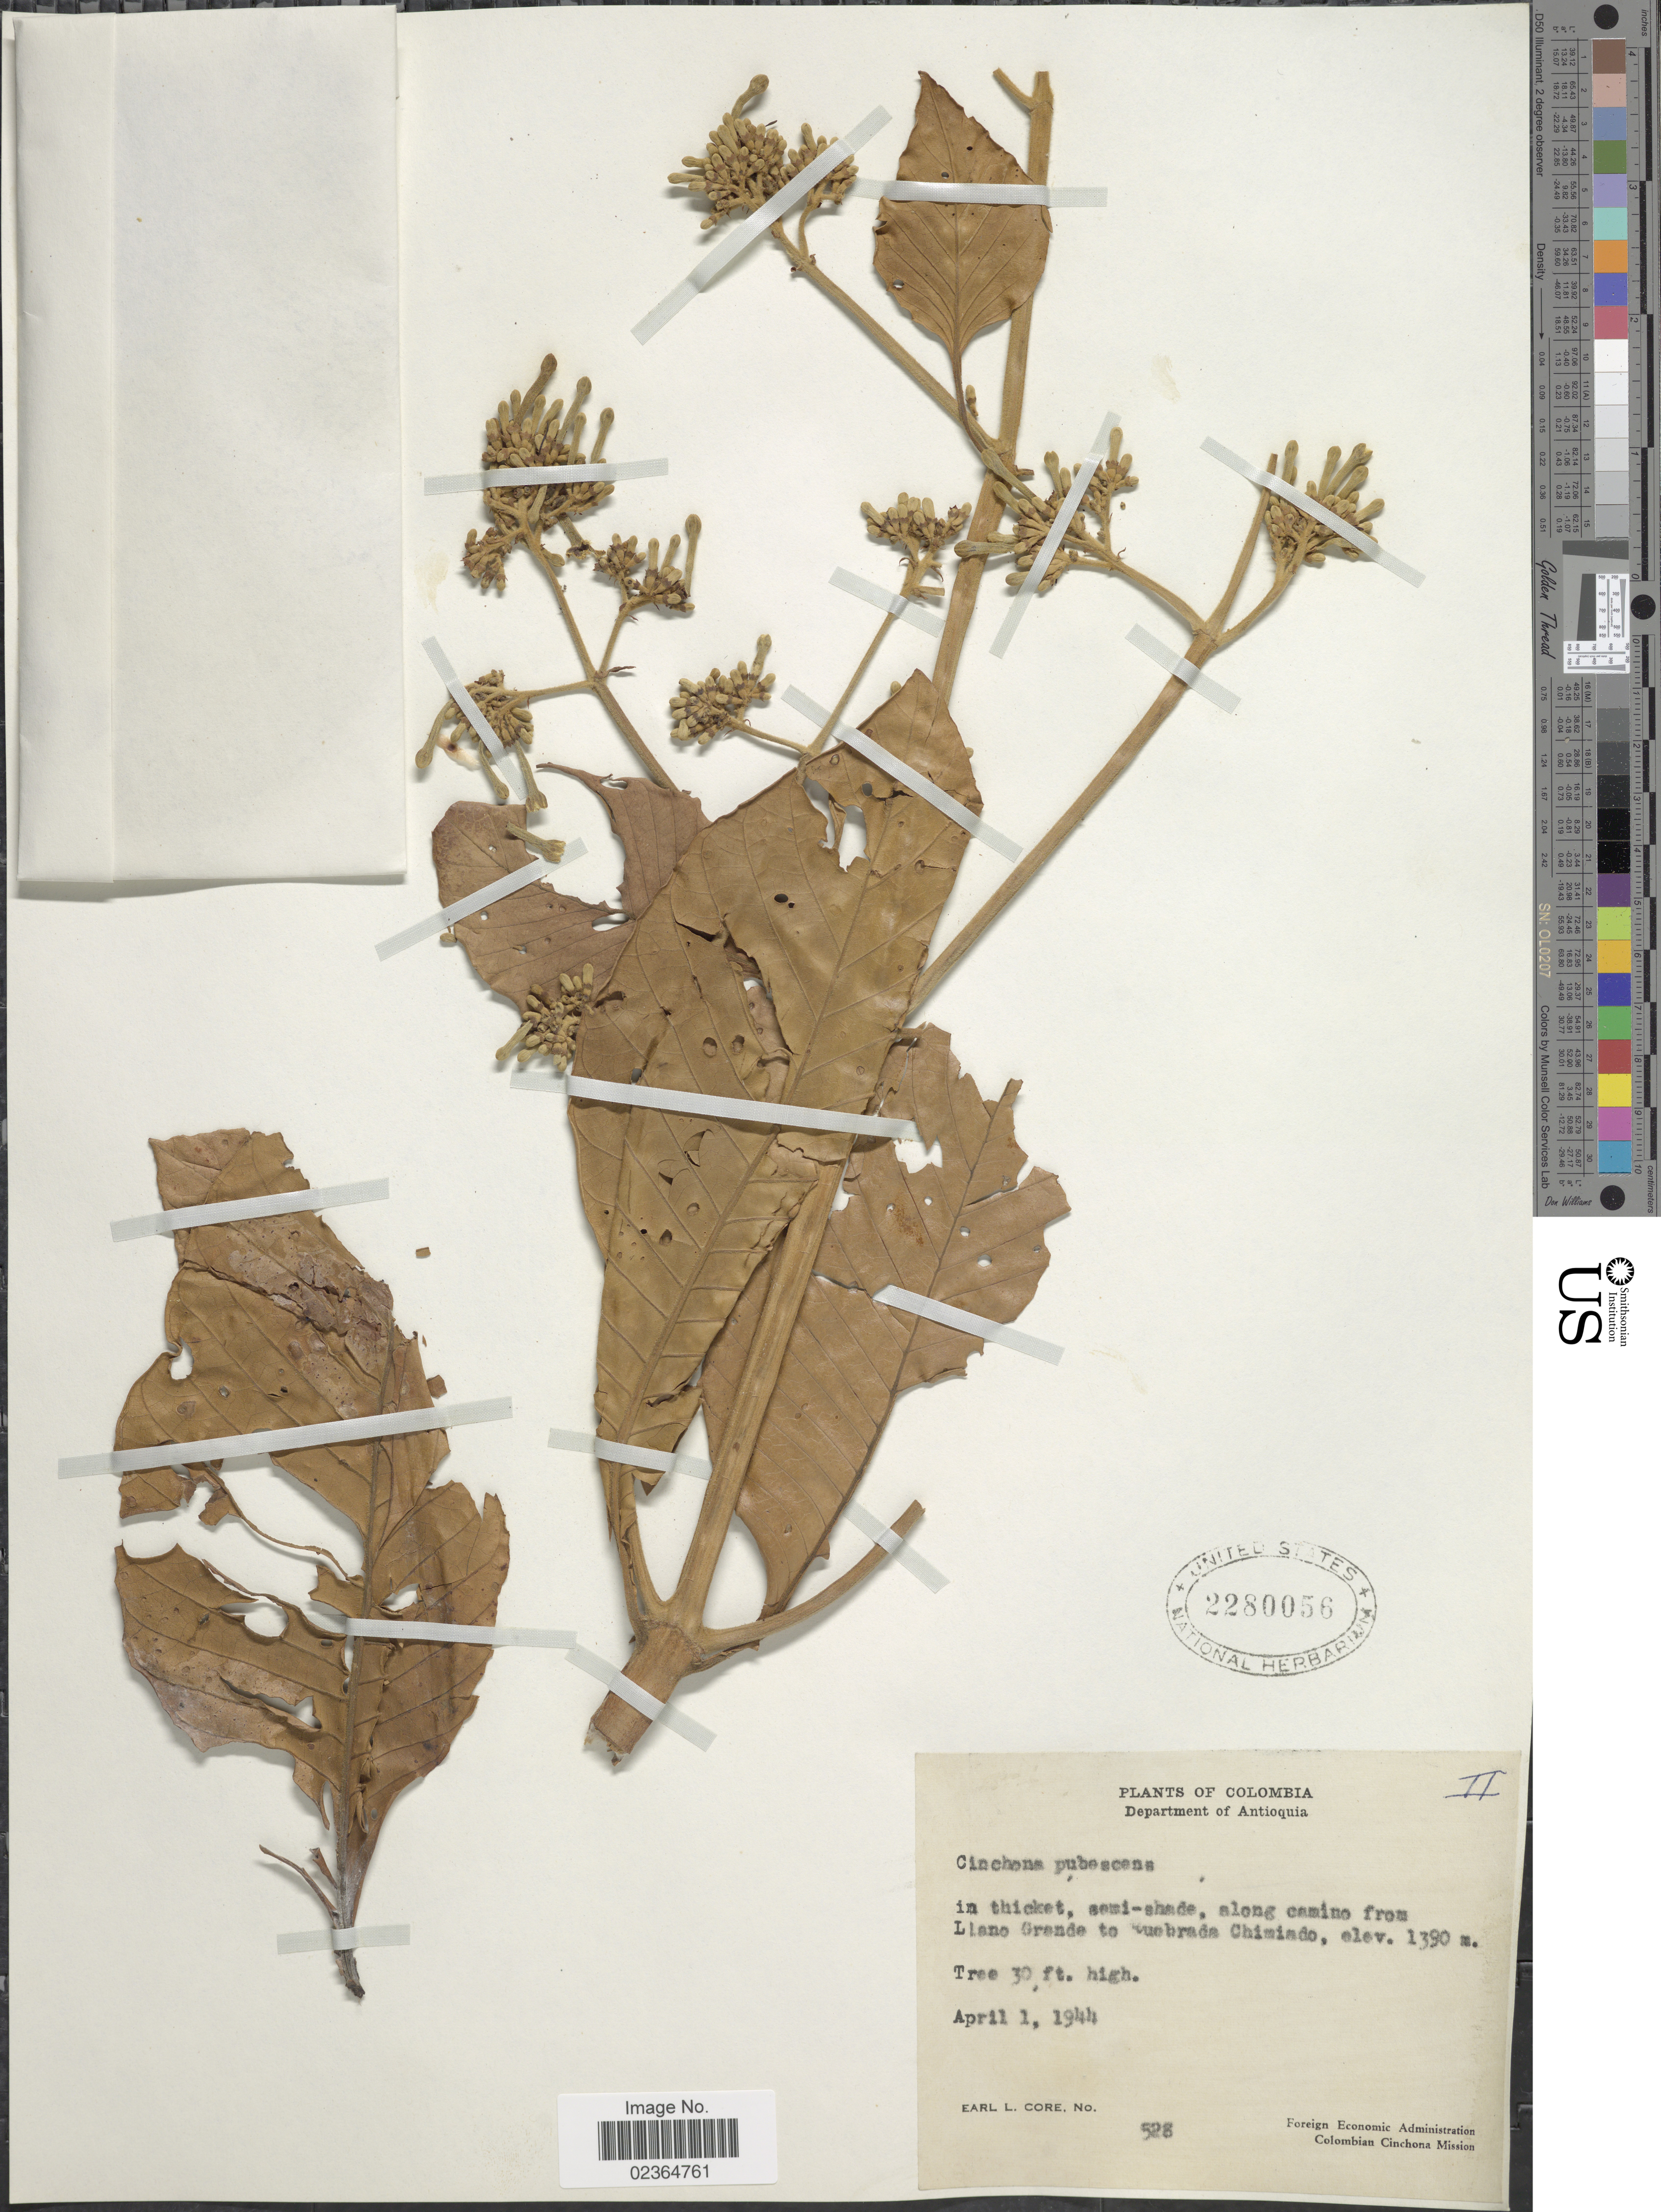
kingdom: Plantae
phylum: Tracheophyta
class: Magnoliopsida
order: Gentianales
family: Rubiaceae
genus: Cinchona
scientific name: Cinchona pubescens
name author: Vahl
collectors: E. L. Core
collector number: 528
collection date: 1944-04-01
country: Colombia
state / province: Antioquia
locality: Along camino from Llano Grande to Quebrada Chimiado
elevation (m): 1390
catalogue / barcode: US 2280056